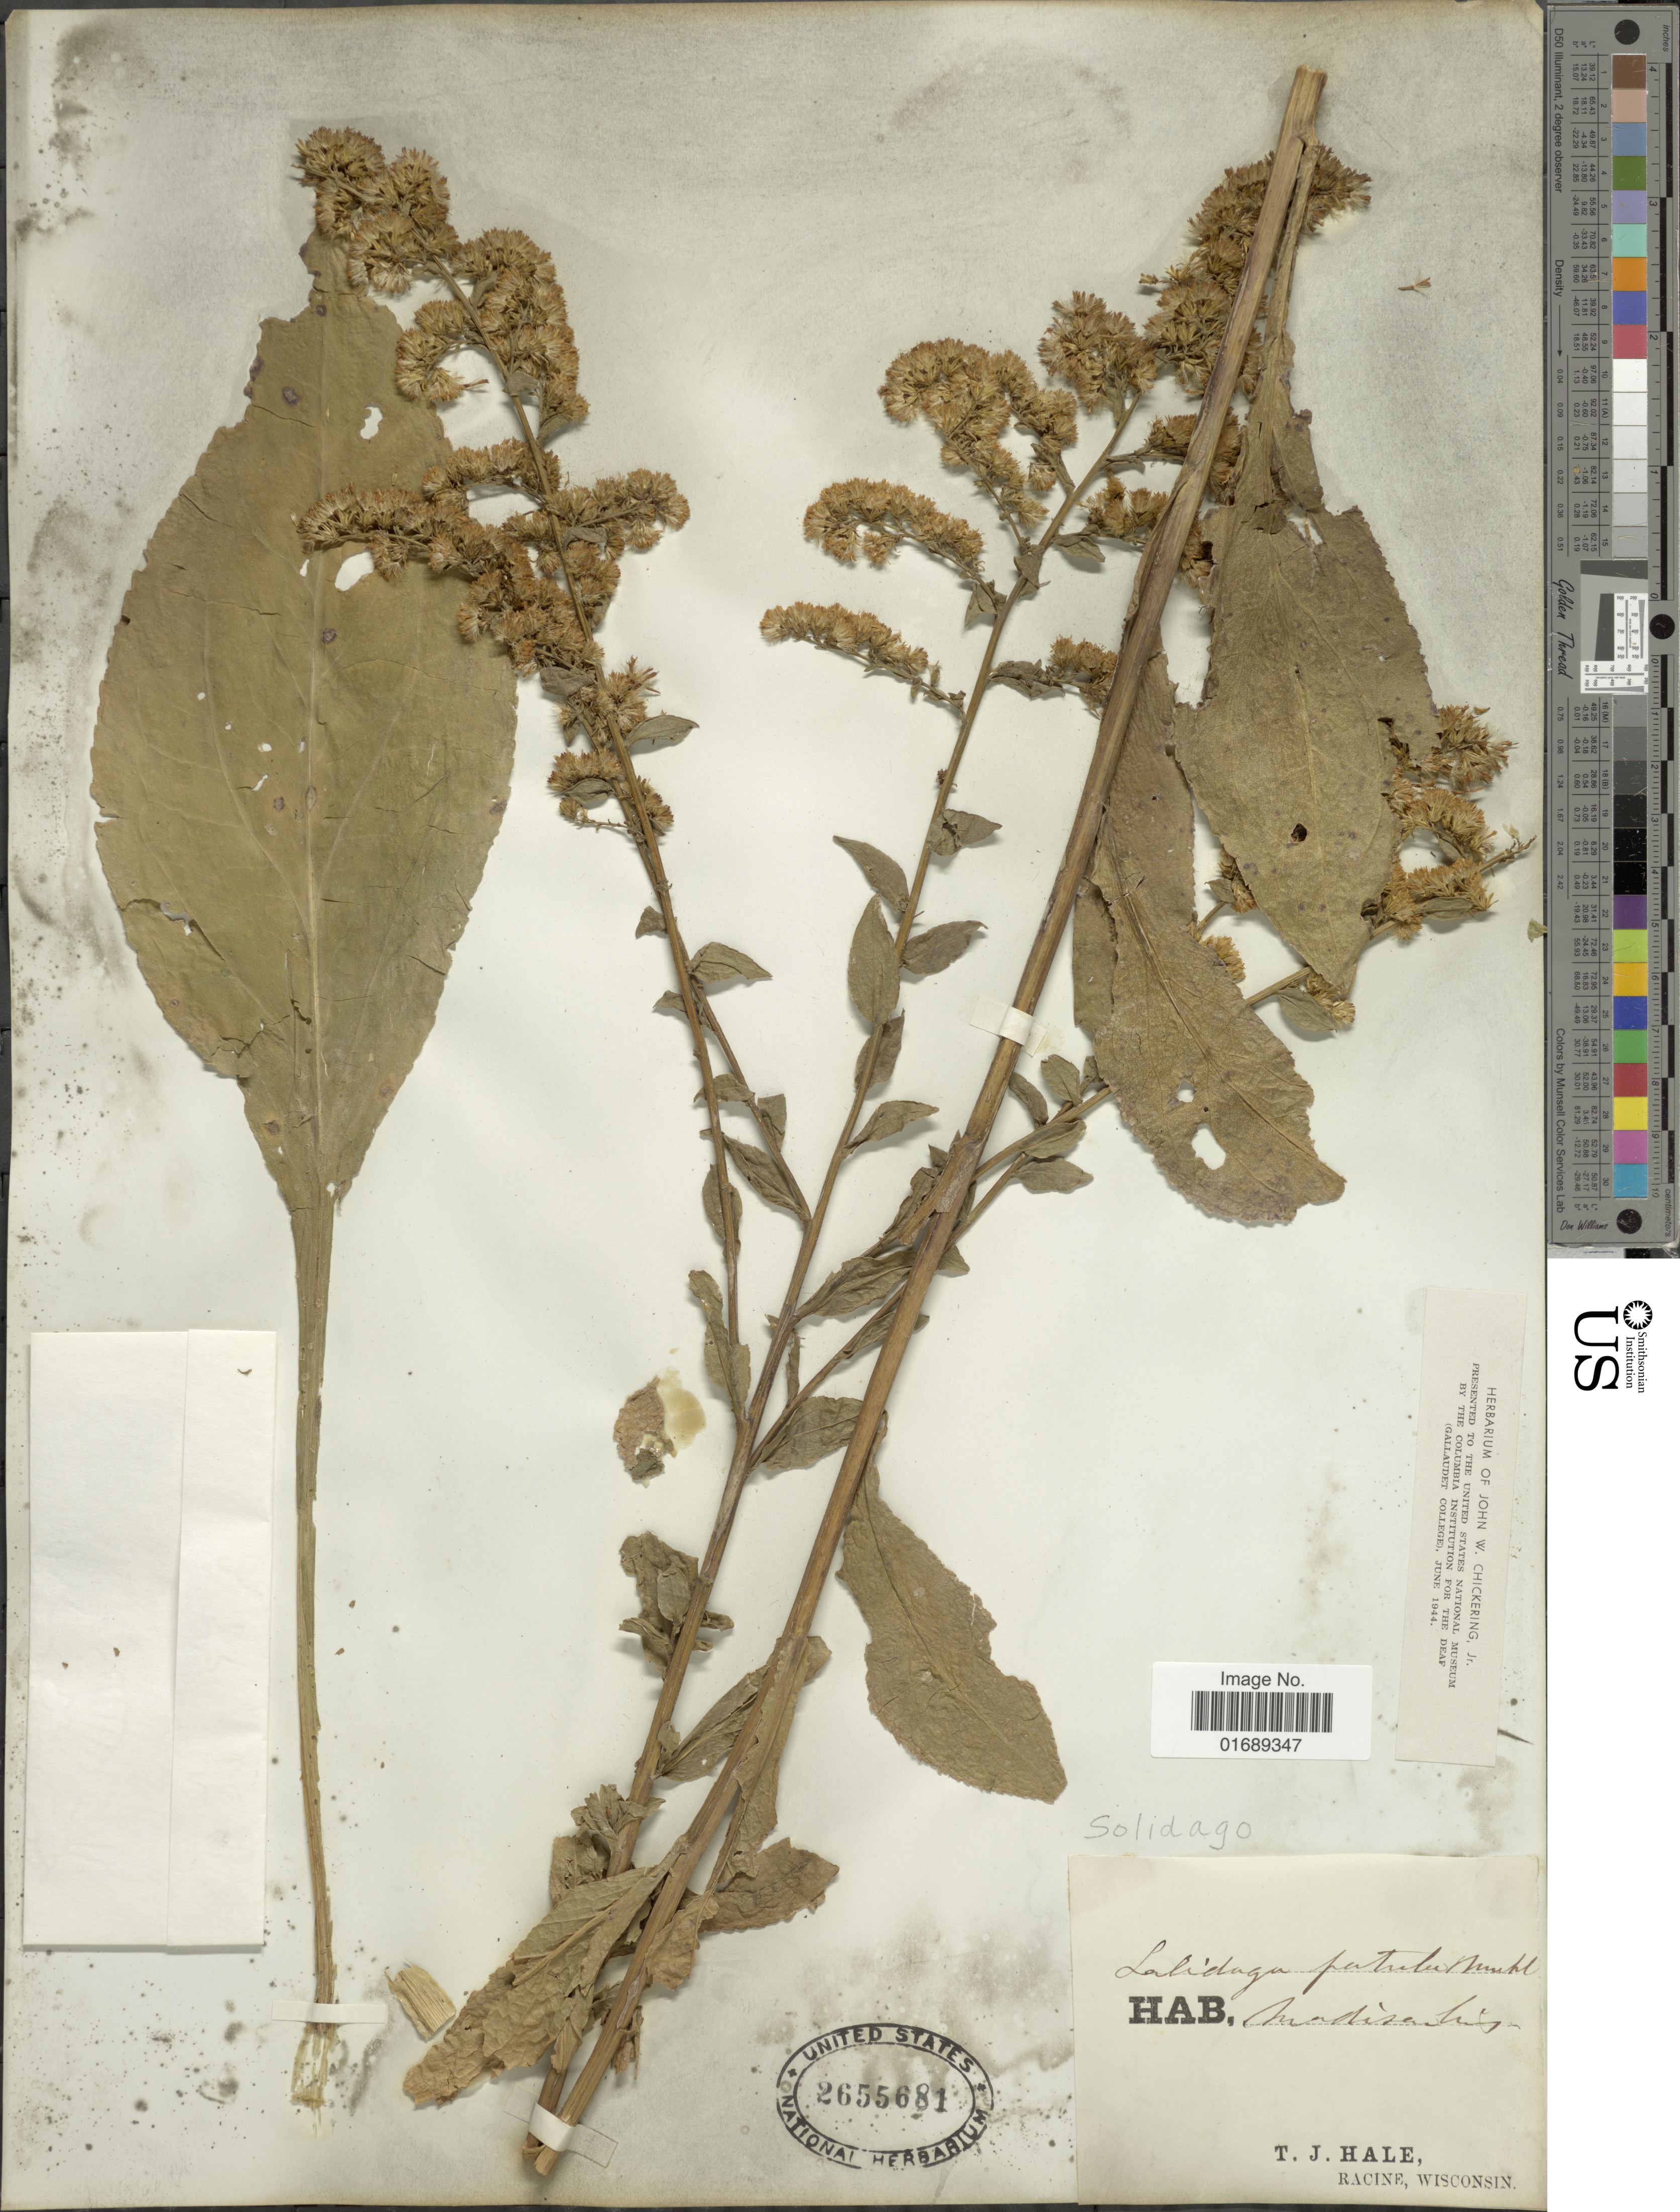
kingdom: Plantae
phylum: Tracheophyta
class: Magnoliopsida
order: Asterales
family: Asteraceae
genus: Solidago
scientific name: Solidago patula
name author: Muhl. ex Willd.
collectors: T. Hale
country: United States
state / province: Wisconsin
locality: Racine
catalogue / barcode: US 2655681